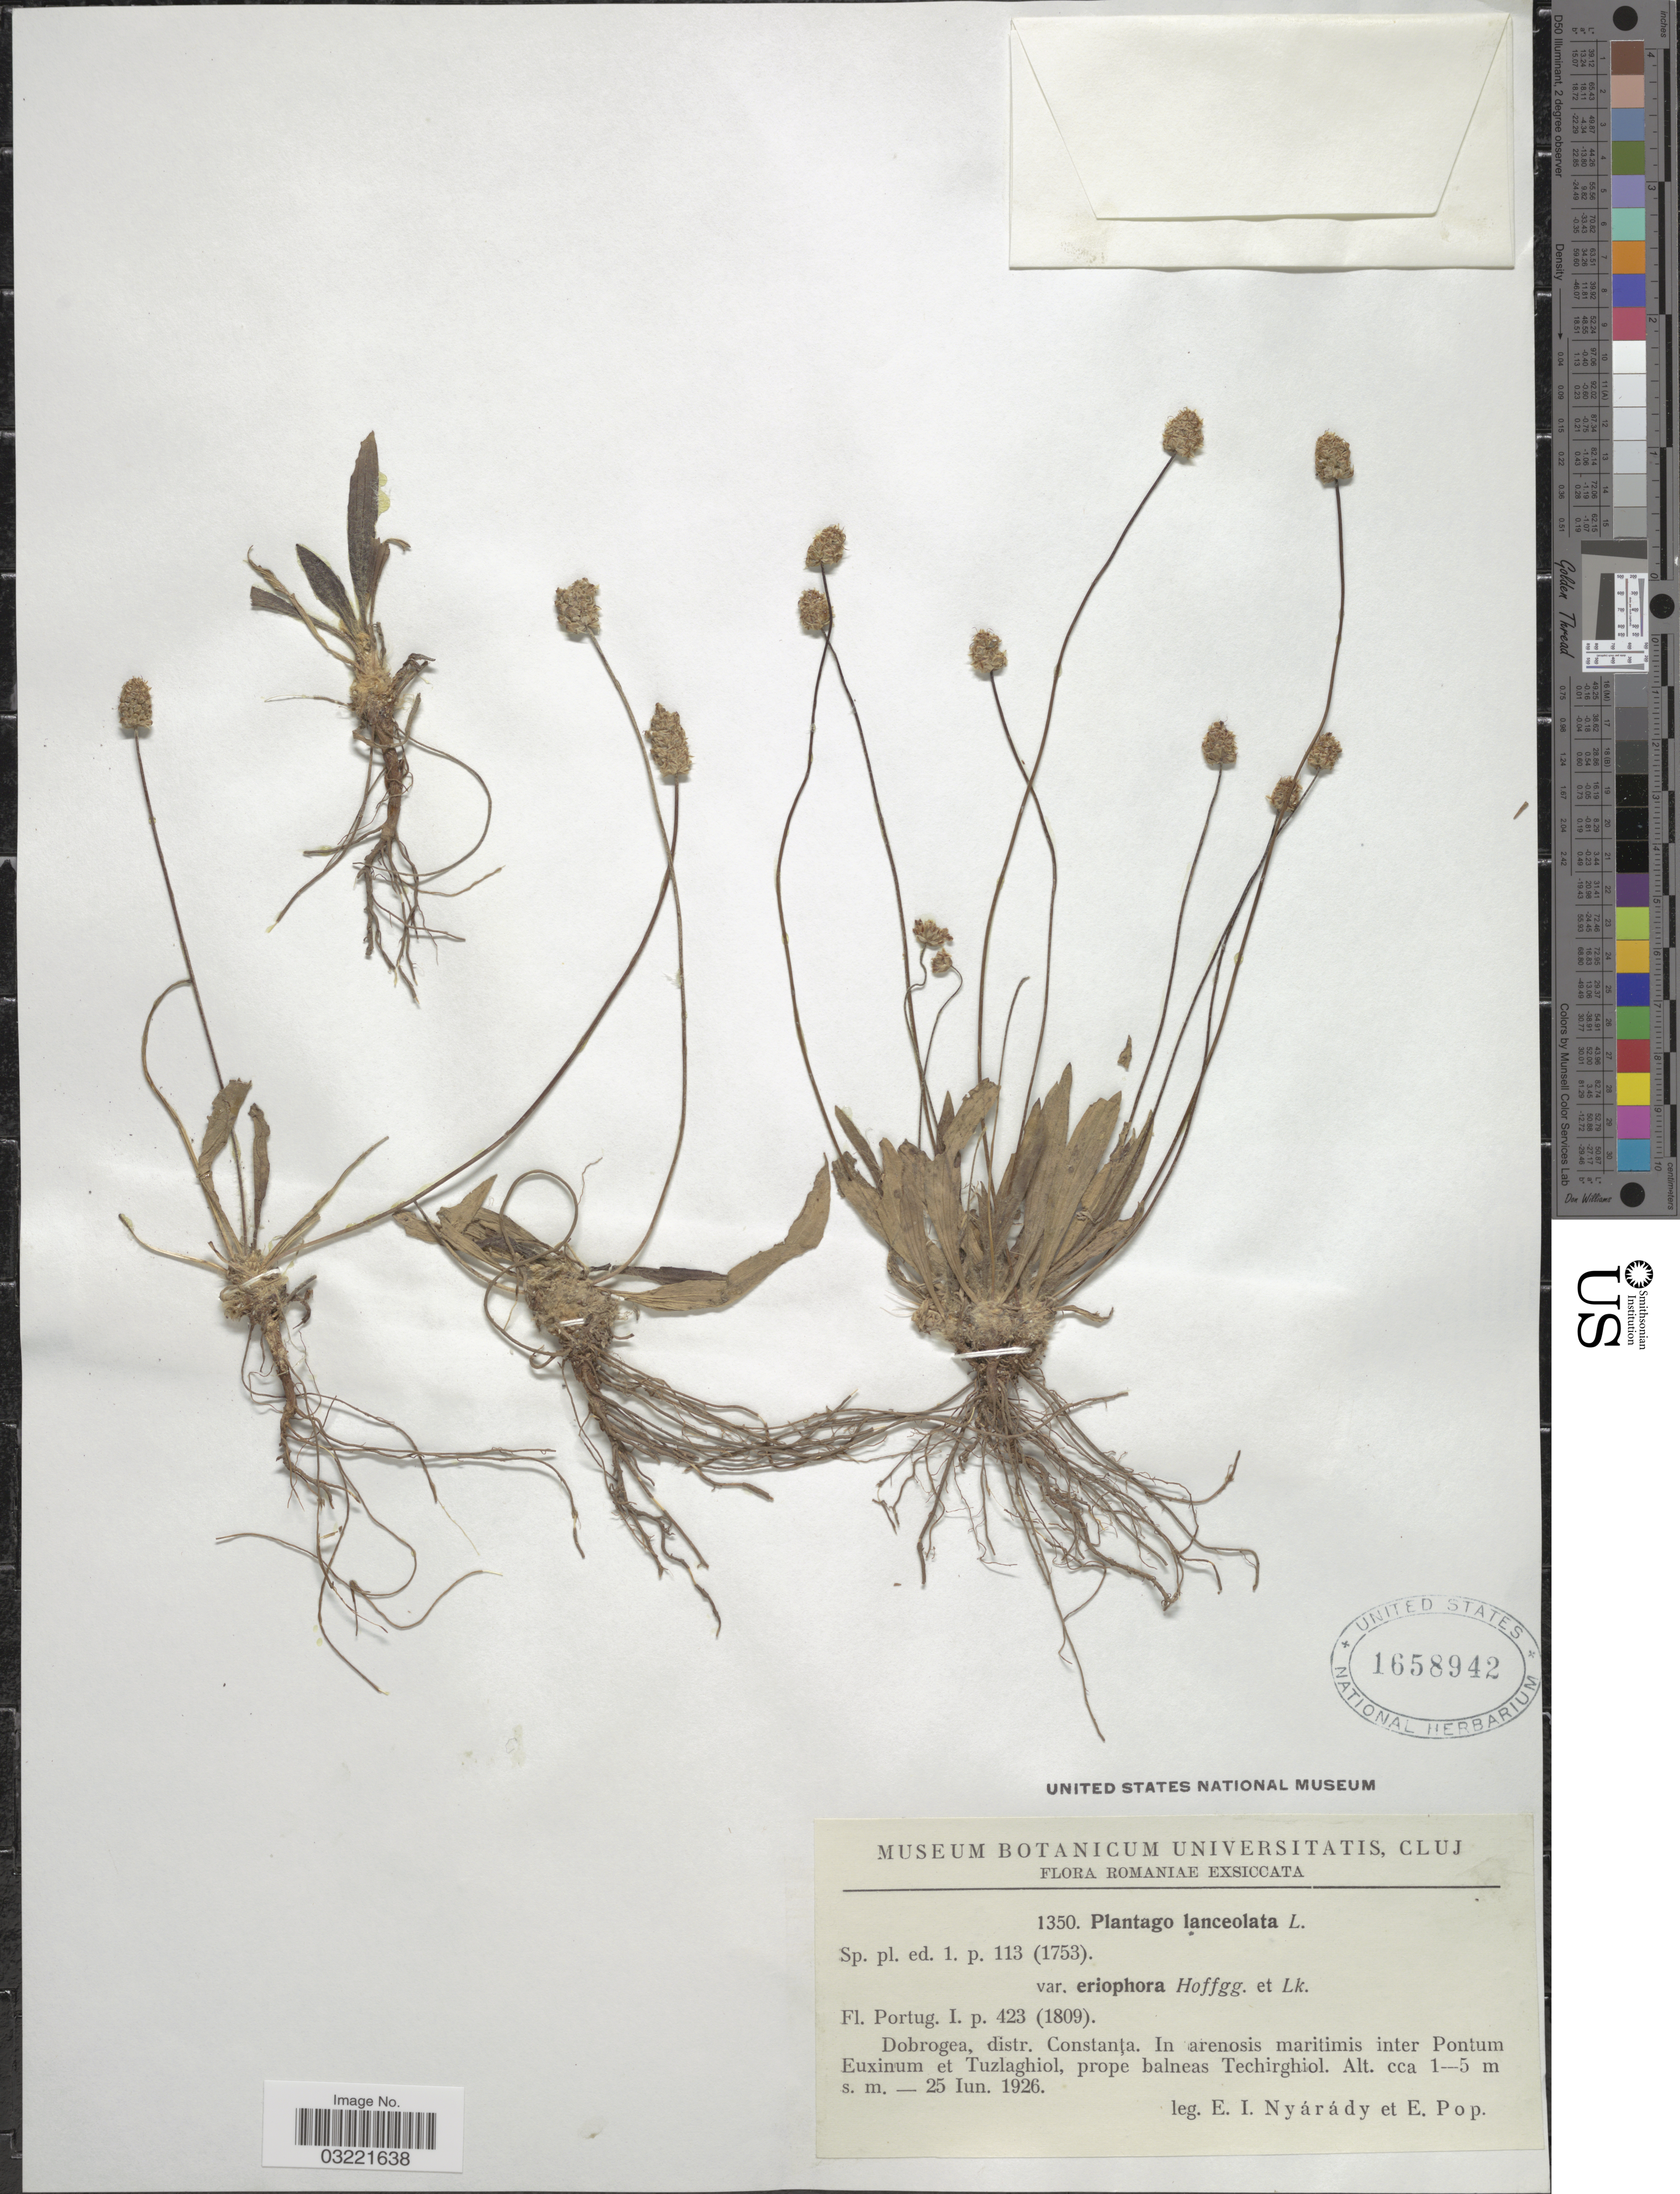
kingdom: Plantae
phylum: Tracheophyta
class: Magnoliopsida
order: Lamiales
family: Plantaginaceae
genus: Plantago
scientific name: Plantago lanceolata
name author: L.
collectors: E. Nyárády & E. Pop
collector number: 1350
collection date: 1926-06-25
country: Romania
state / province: Constanta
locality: Dobrogea, distr. Constanţa. Inter Pontum Euxinum et Tuzlaghiol, prope balneas Techirghiol.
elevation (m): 1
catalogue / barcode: US 1658942